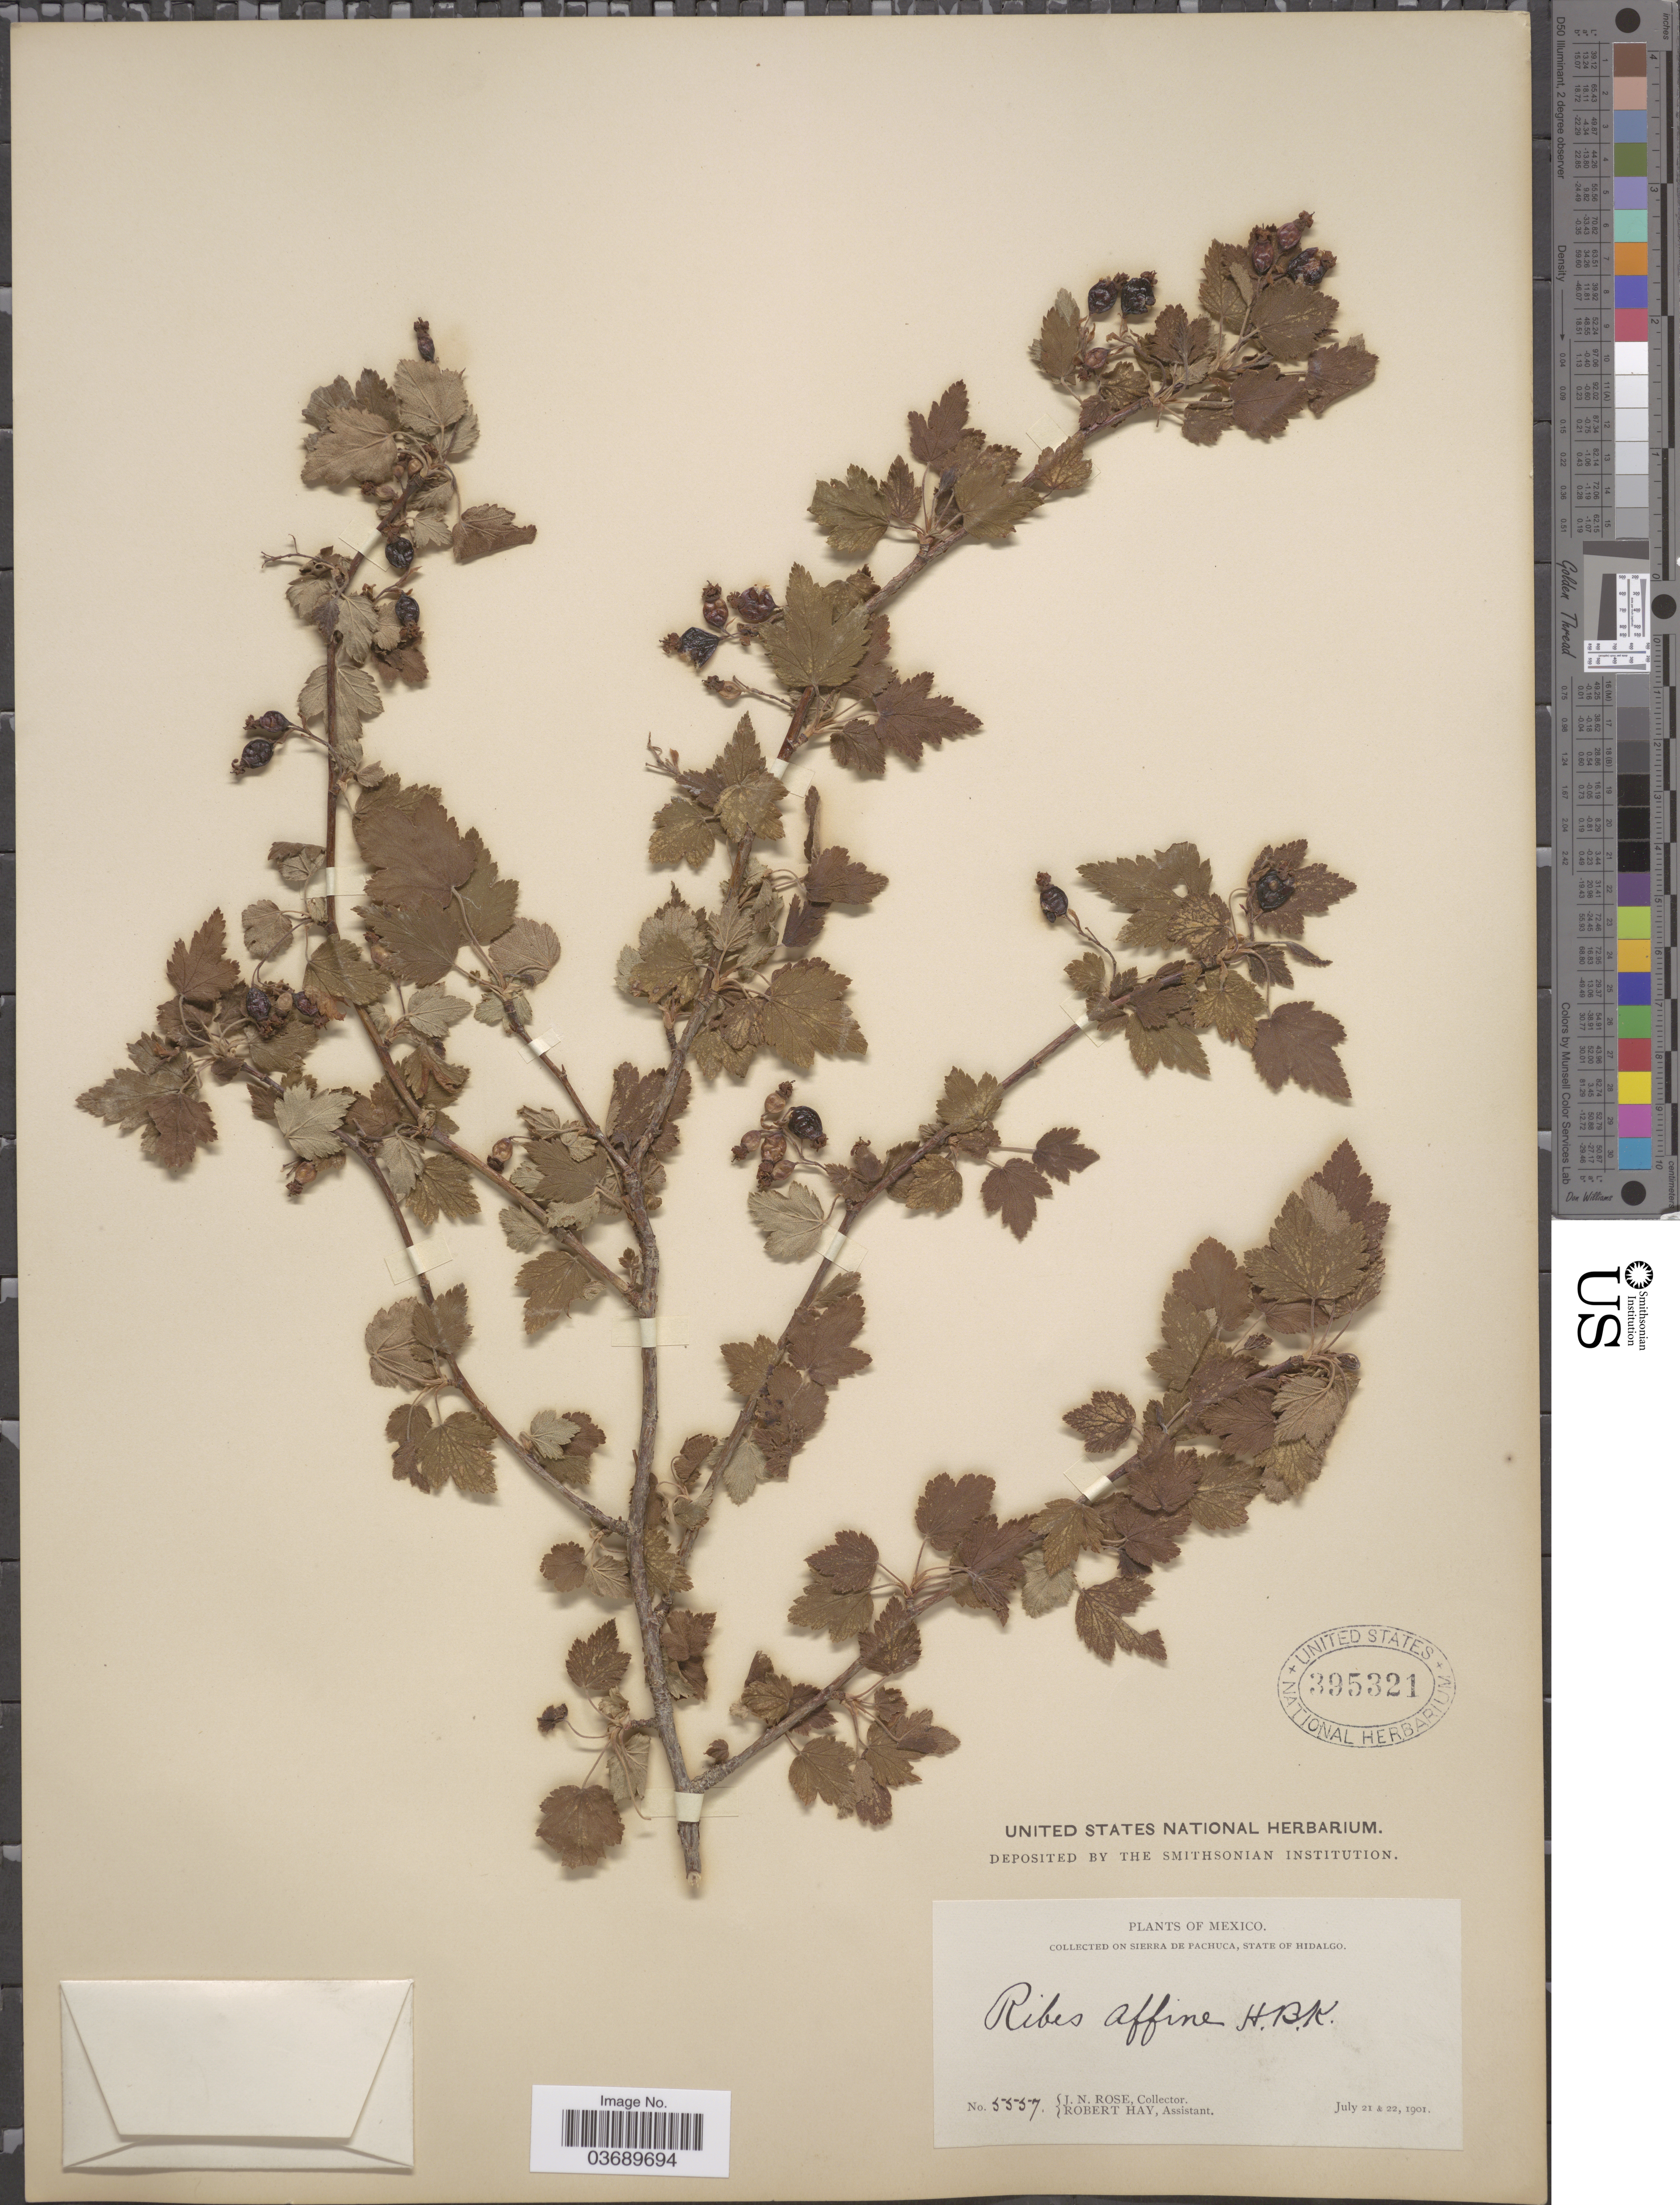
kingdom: Plantae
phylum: Tracheophyta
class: Magnoliopsida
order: Saxifragales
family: Grossulariaceae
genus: Ribes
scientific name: Ribes affine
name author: Kunth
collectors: J. N. Rose & R. Hay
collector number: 5557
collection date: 1901-07-21/1901-07-22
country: Mexico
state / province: Hidalgo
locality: Sierra de Pachuca, State of Hidalgo.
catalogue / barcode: US 395321